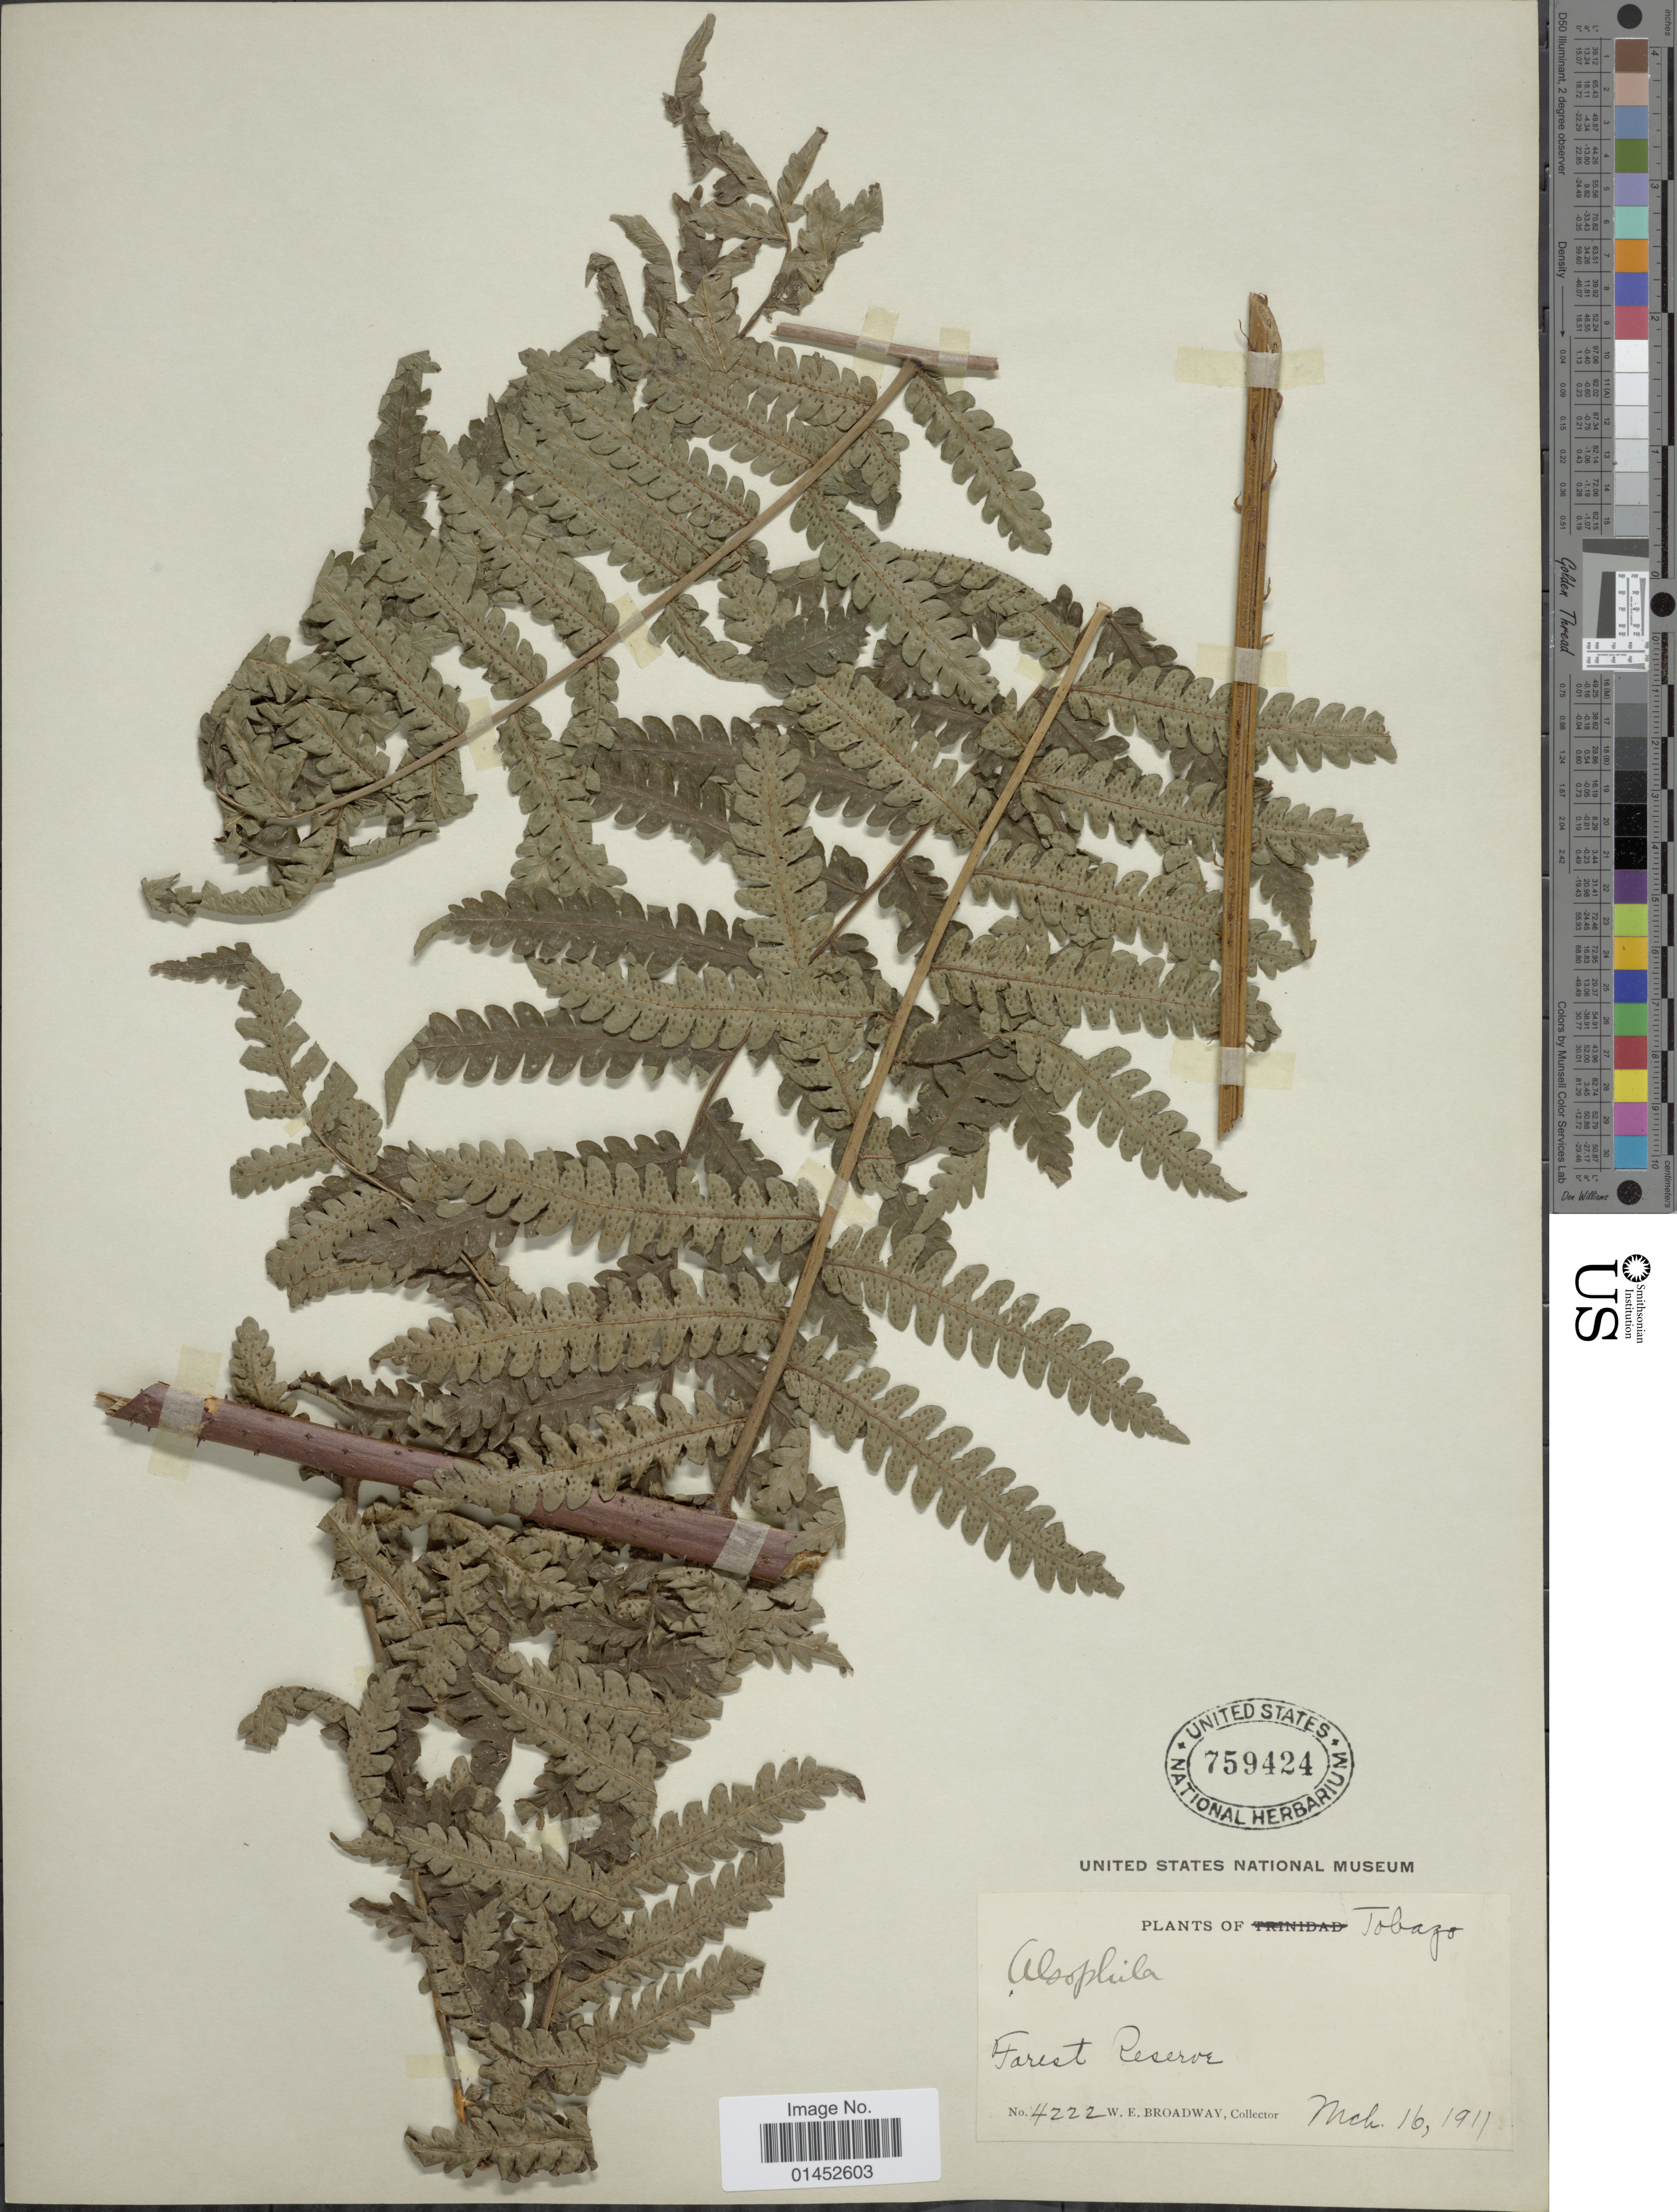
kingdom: Plantae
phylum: Tracheophyta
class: Polypodiopsida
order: Cyatheales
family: Cyatheaceae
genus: Cyathea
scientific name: Cyathea pungens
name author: (Willd.) Domin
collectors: W. E. Broadway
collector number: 4222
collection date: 1911-03-16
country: Trinidad and Tobago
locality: Tobago, West Indies, Foret Reserve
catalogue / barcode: US 759424